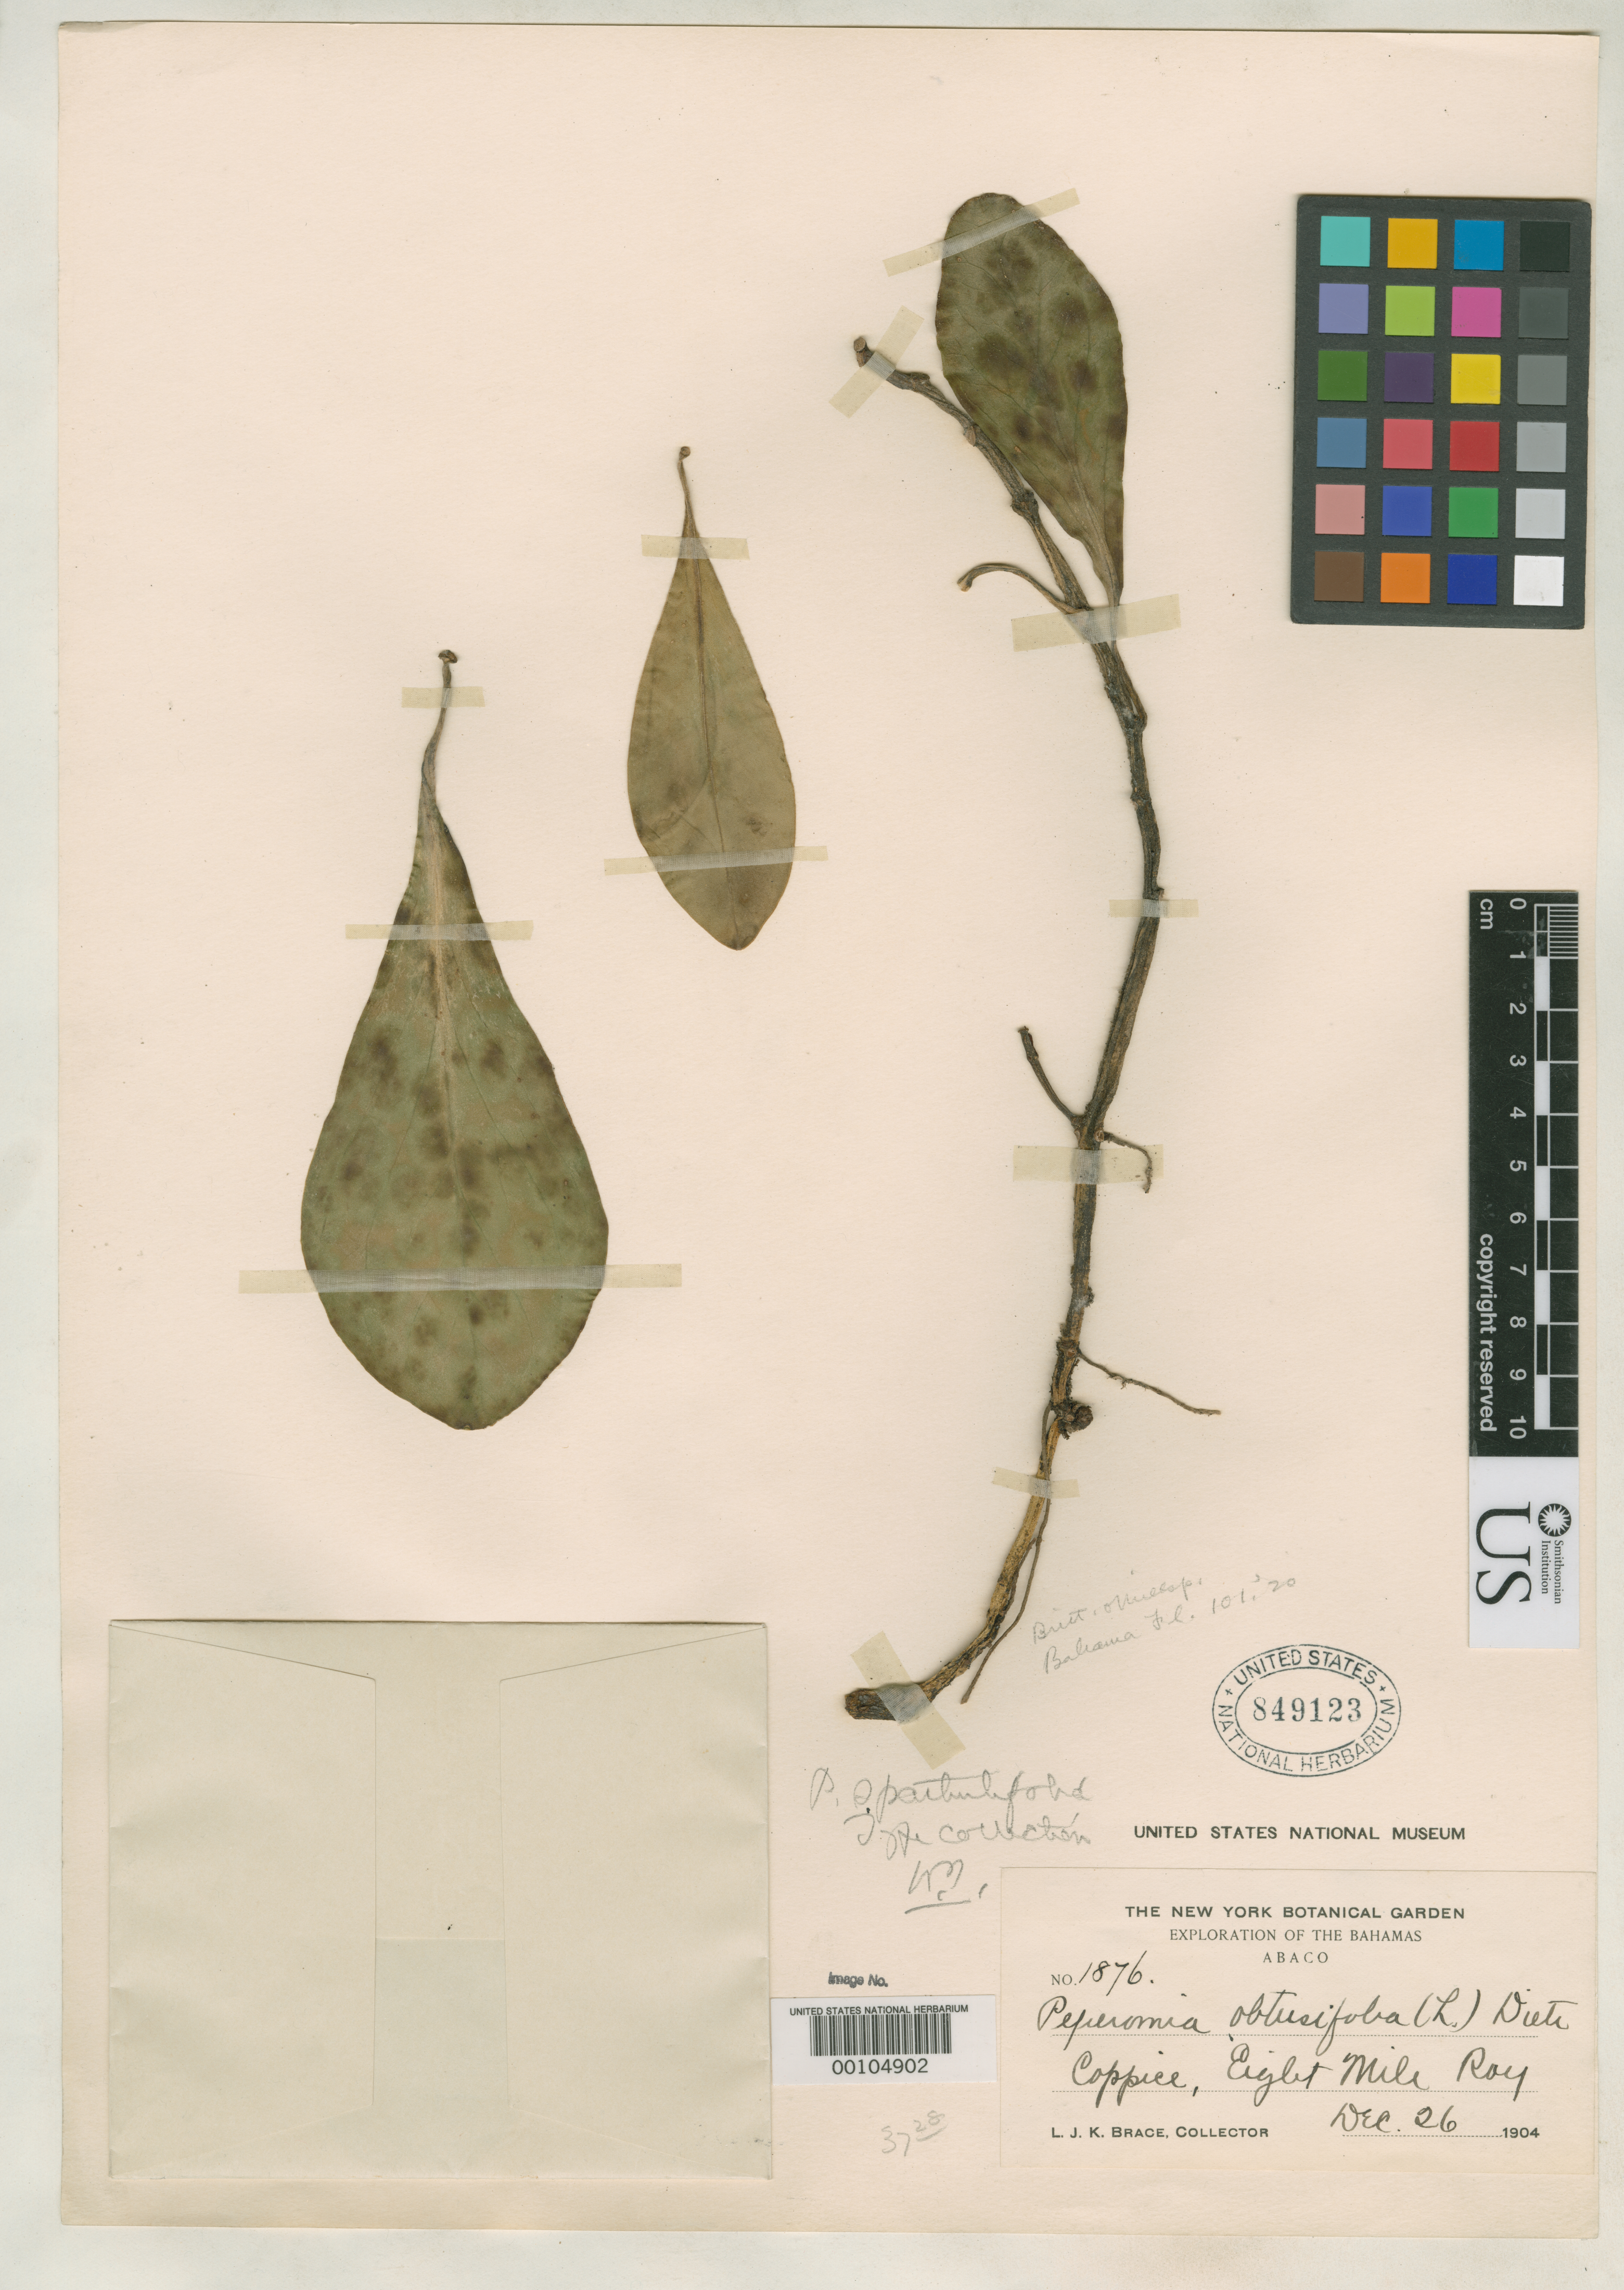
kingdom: Plantae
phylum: Tracheophyta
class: Magnoliopsida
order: Piperales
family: Piperaceae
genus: Peperomia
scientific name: Peperomia spathulifolia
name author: Small in Britton & Millsp.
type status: Type Fragment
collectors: L. J. K. Brace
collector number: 1876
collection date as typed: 26 Dec 1924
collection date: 1924-12-26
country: Bahamas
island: Abaco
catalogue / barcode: US 849123